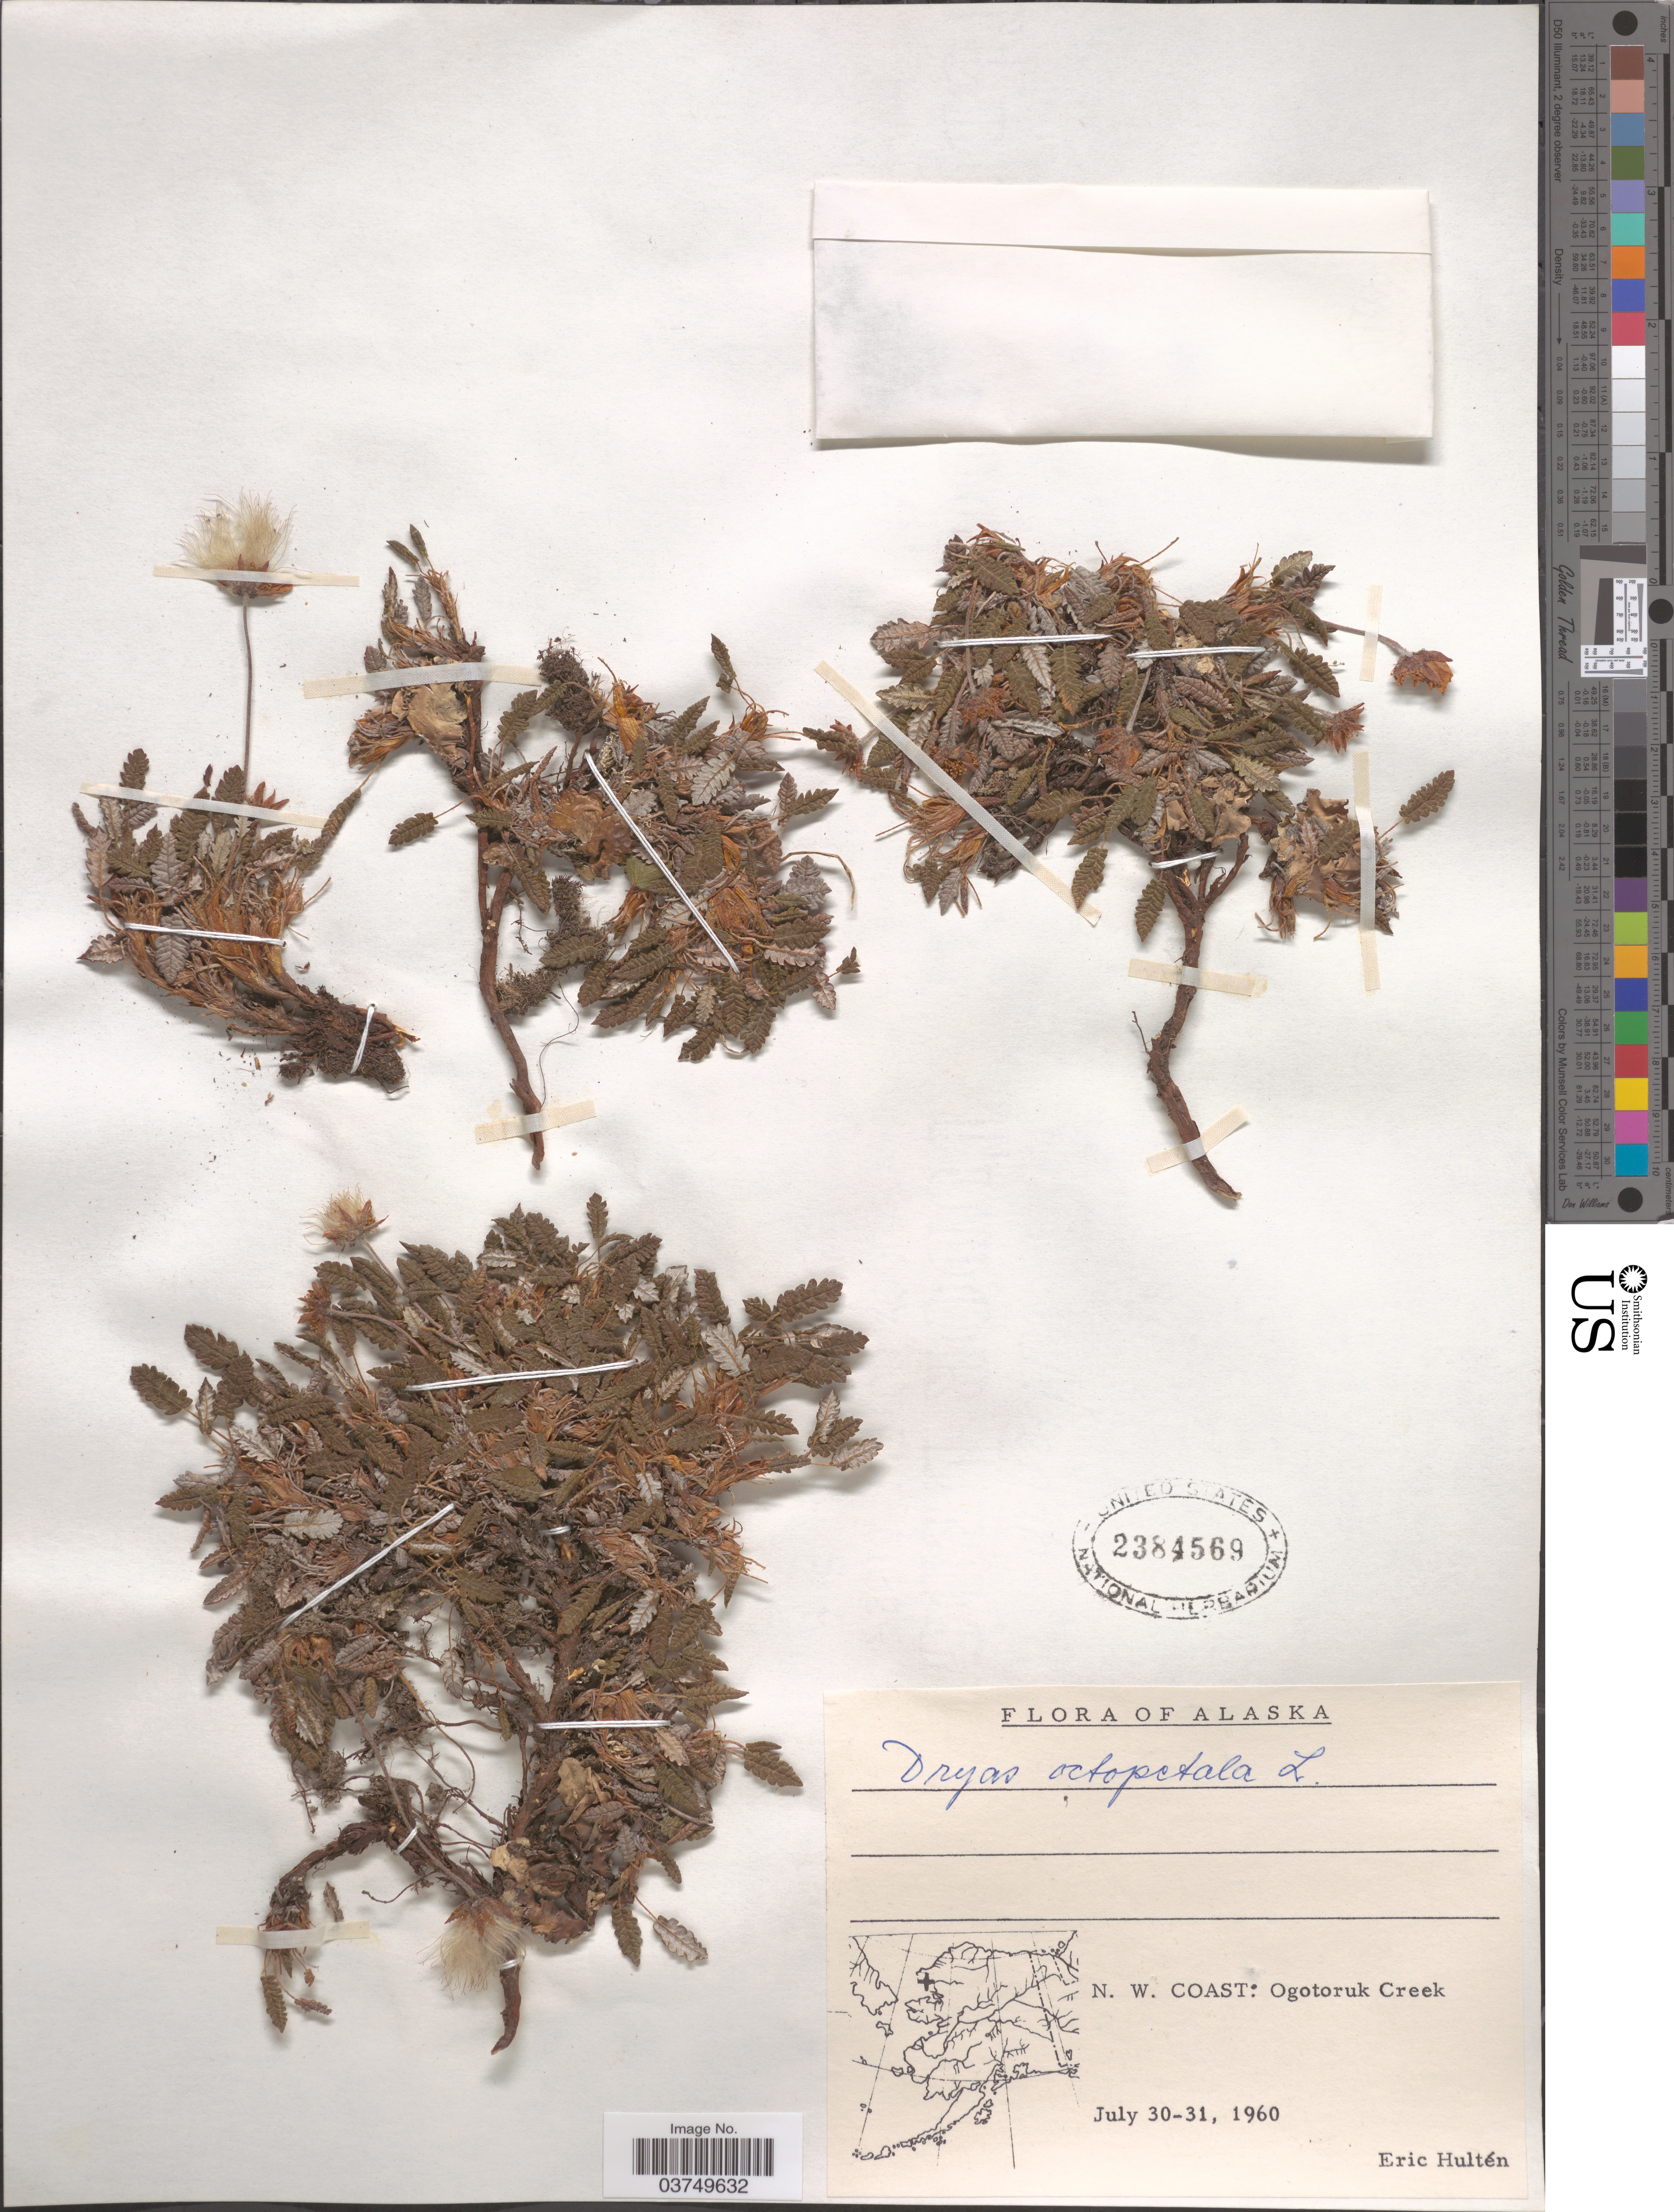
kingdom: Plantae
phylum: Tracheophyta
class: Magnoliopsida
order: Rosales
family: Rosaceae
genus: Dryas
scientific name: Dryas octopetala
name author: L.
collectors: E. G. Hultén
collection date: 1960-07-30/1960-07-31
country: United States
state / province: Alaska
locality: N. W. Coast: Ogotoruk Creek.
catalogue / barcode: US 2384569